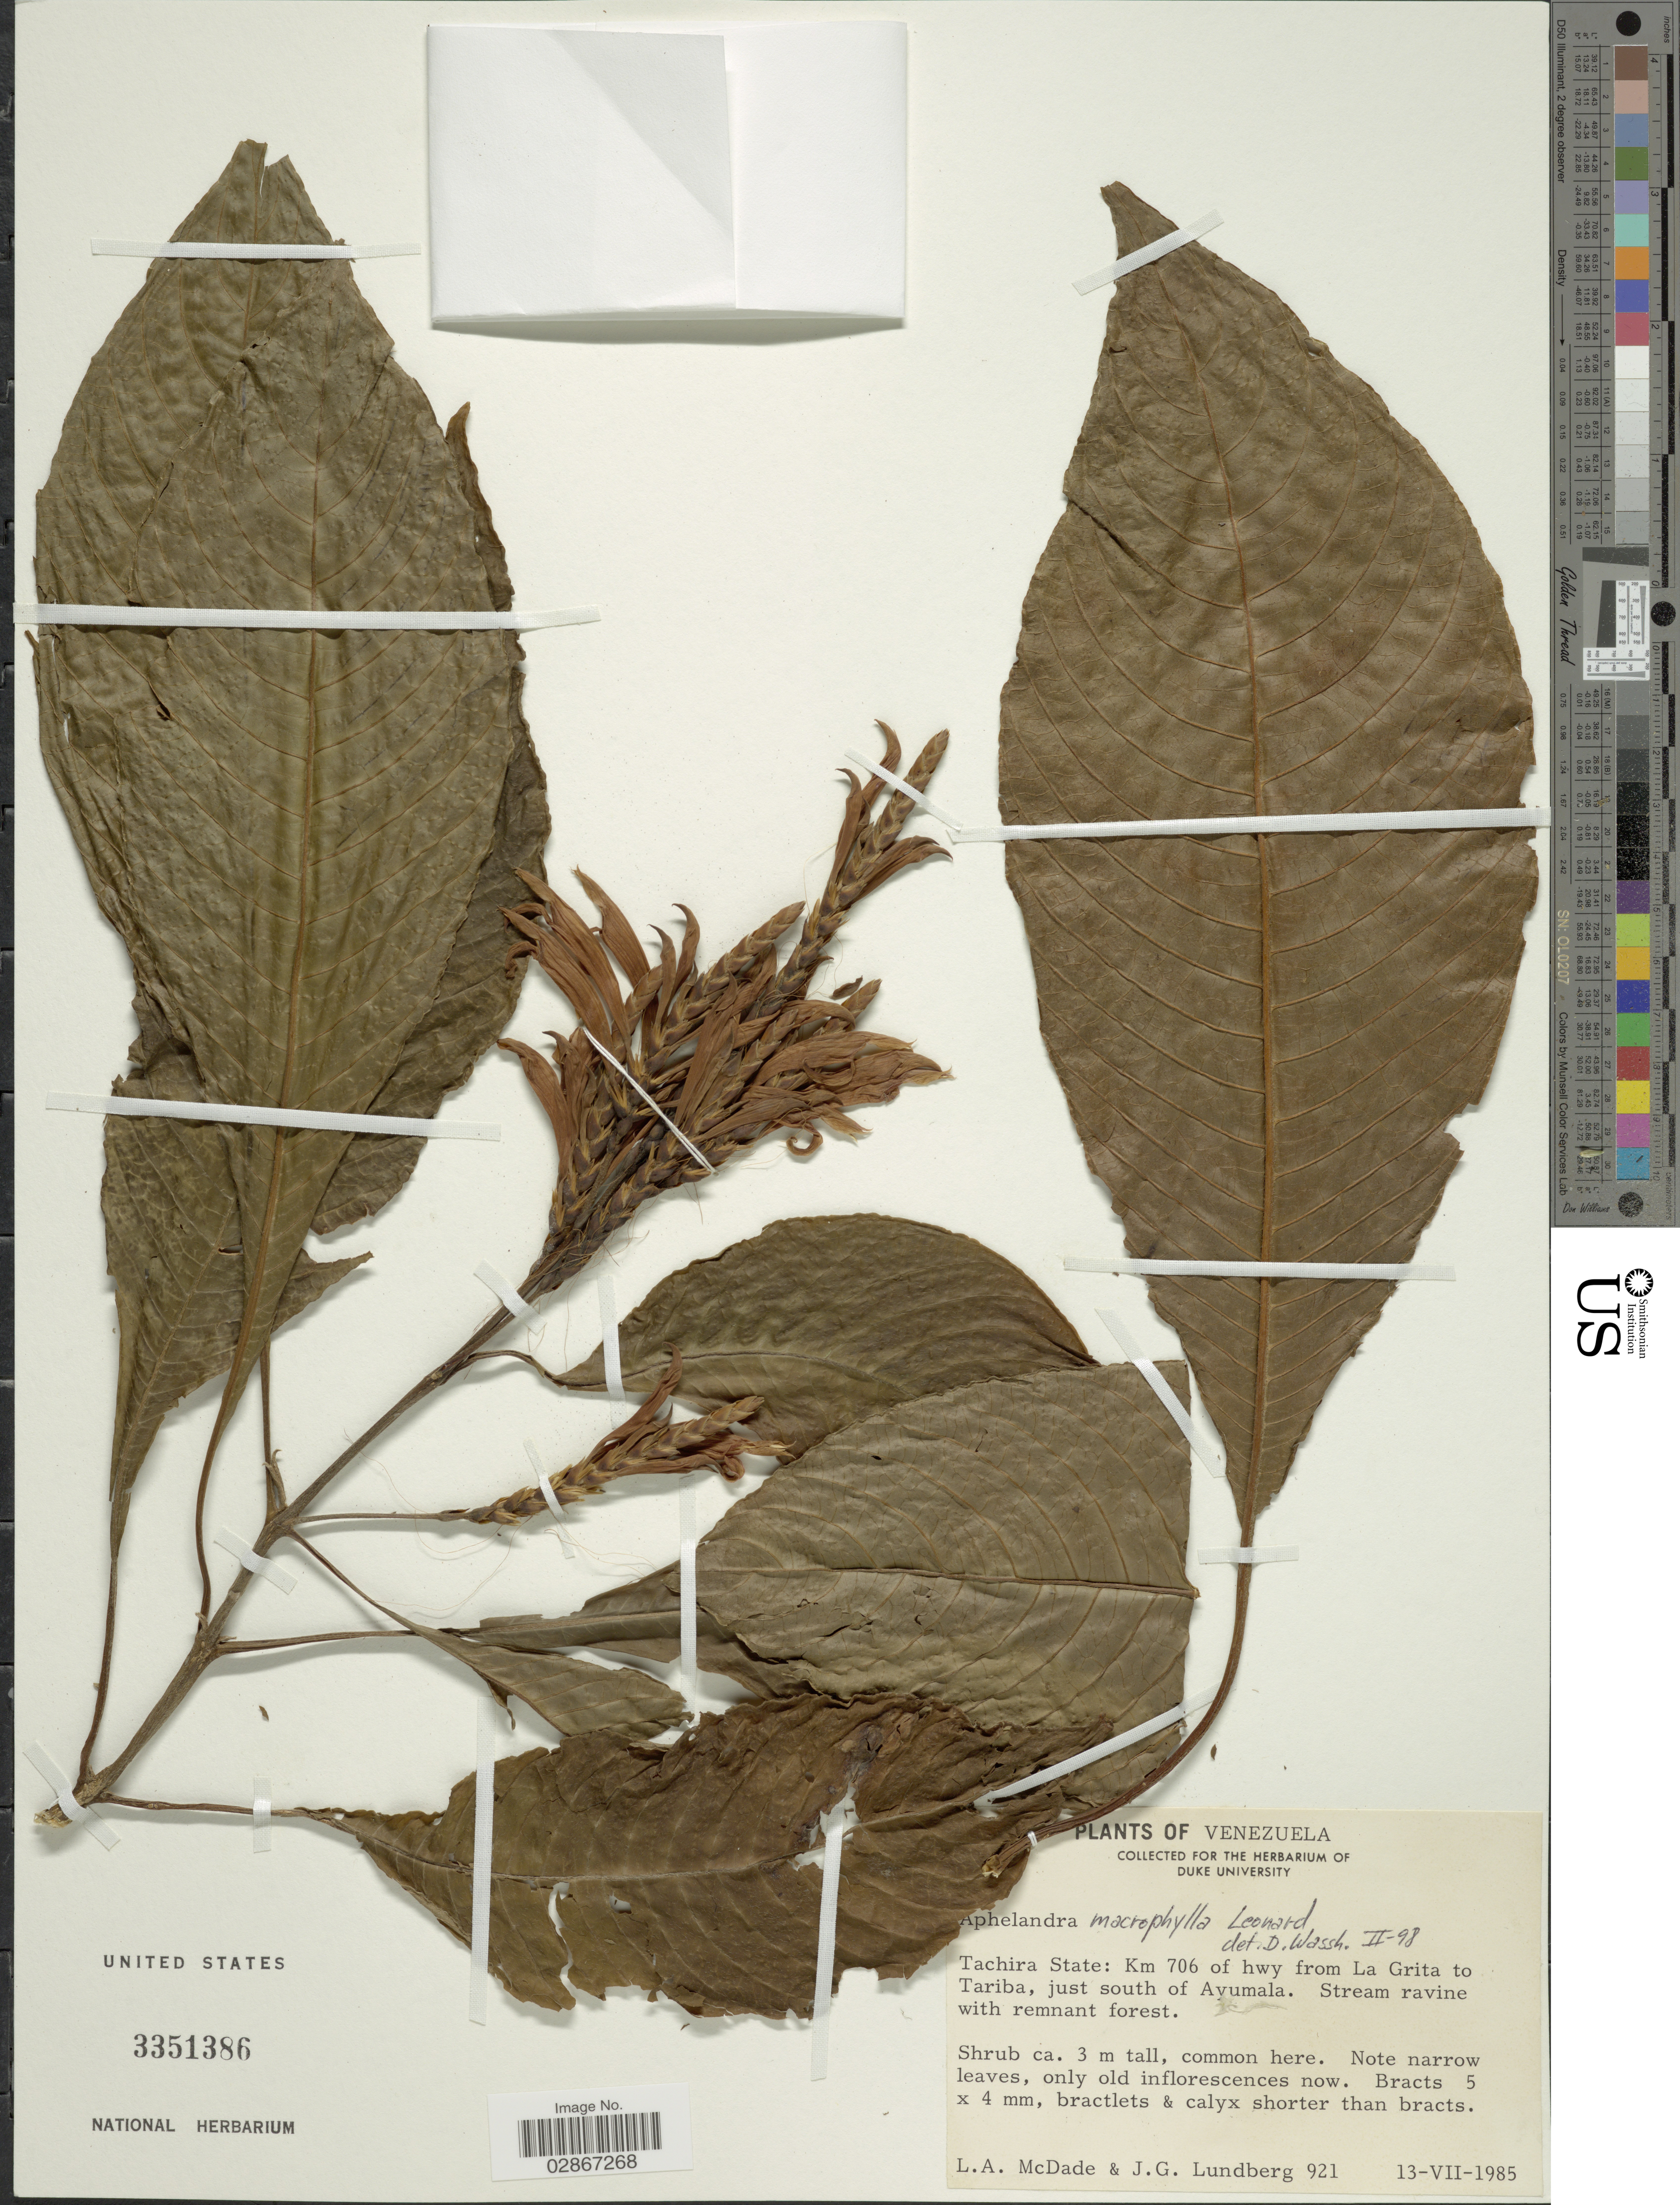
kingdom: Plantae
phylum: Tracheophyta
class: Magnoliopsida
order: Lamiales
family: Acanthaceae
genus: Aphelandra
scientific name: Aphelandra macrophylla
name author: Leonard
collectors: L. McDade & J. Lundberg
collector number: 921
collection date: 1985-07-13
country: Venezuela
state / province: Tachira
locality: Km 706 of hwy from La Grita to Tariba, just south of Ayumala.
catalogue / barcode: US 3351386